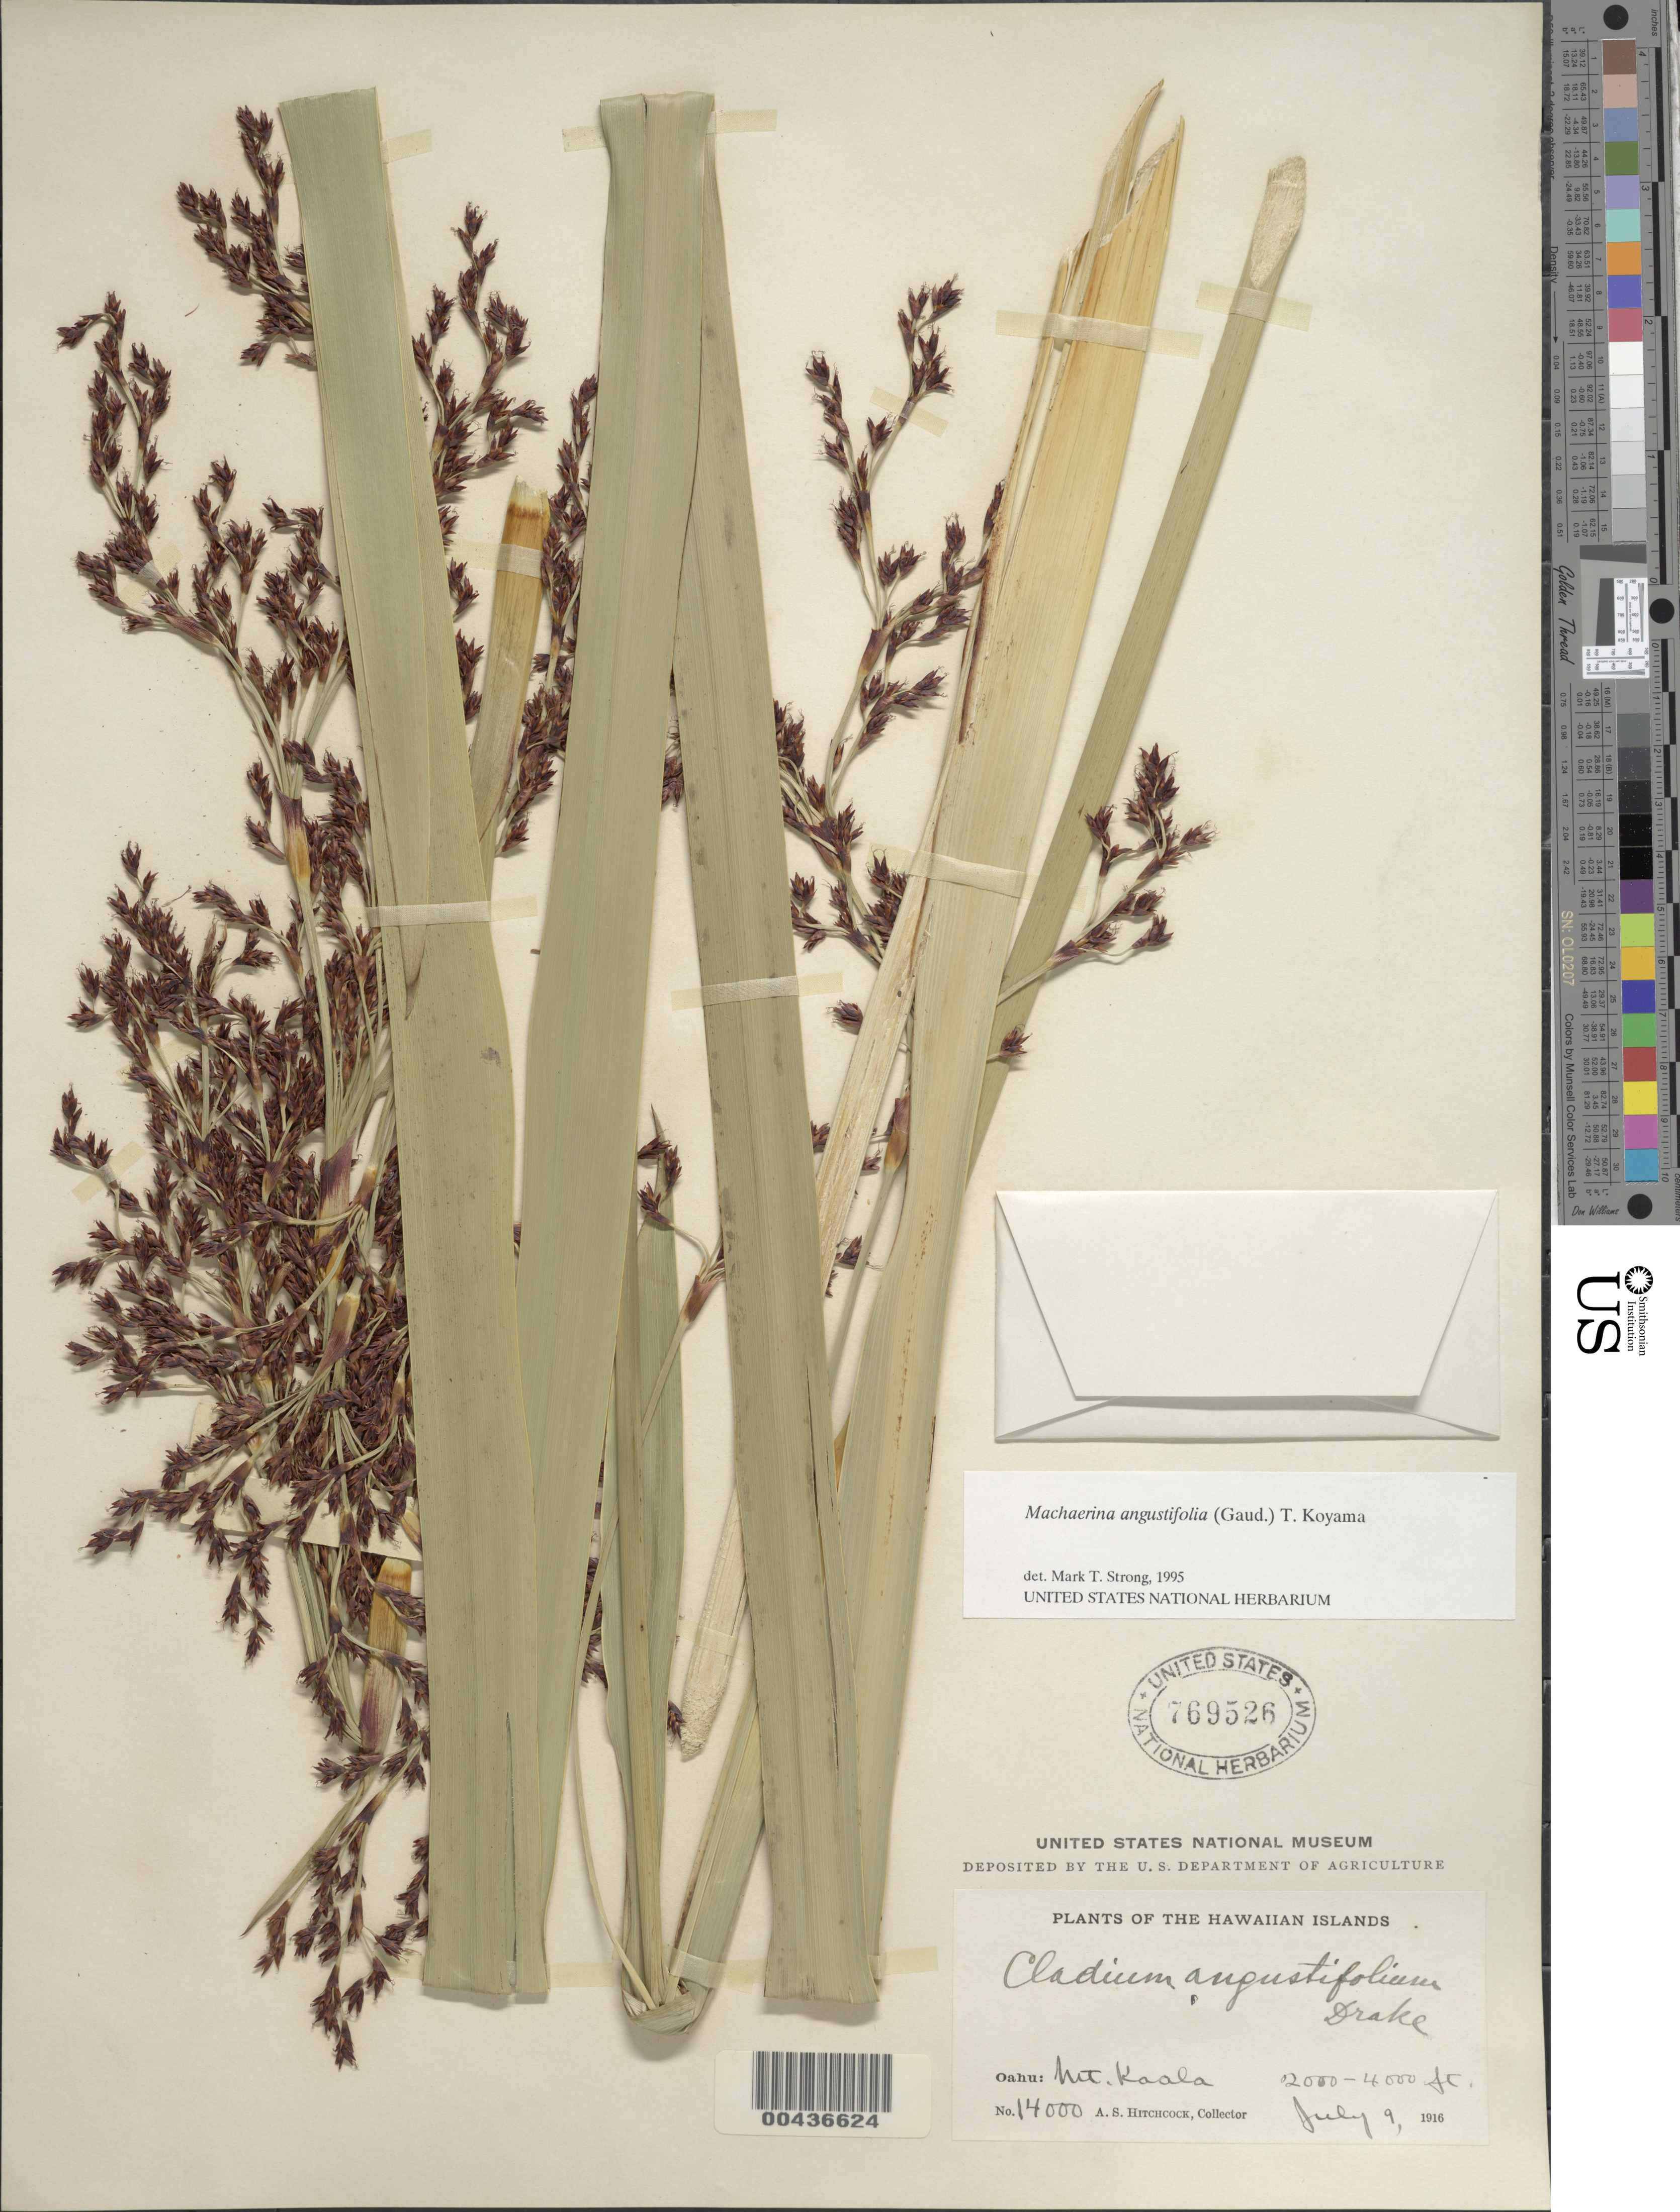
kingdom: Plantae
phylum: Tracheophyta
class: Liliopsida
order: Poales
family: Cyperaceae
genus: Machaerina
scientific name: Machaerina angustifolia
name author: (Gaudich.) T. Koyama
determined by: Strong, M. T., (US), Smithsonian Institution - National Museum of Natural History (UNITED STATES)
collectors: A. S. Hitchcock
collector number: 14000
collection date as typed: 9 Jul 1916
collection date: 1916-07-09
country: United States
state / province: Hawaii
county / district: Honolulu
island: Oahu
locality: Mt. Kaala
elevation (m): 610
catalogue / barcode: US 769526